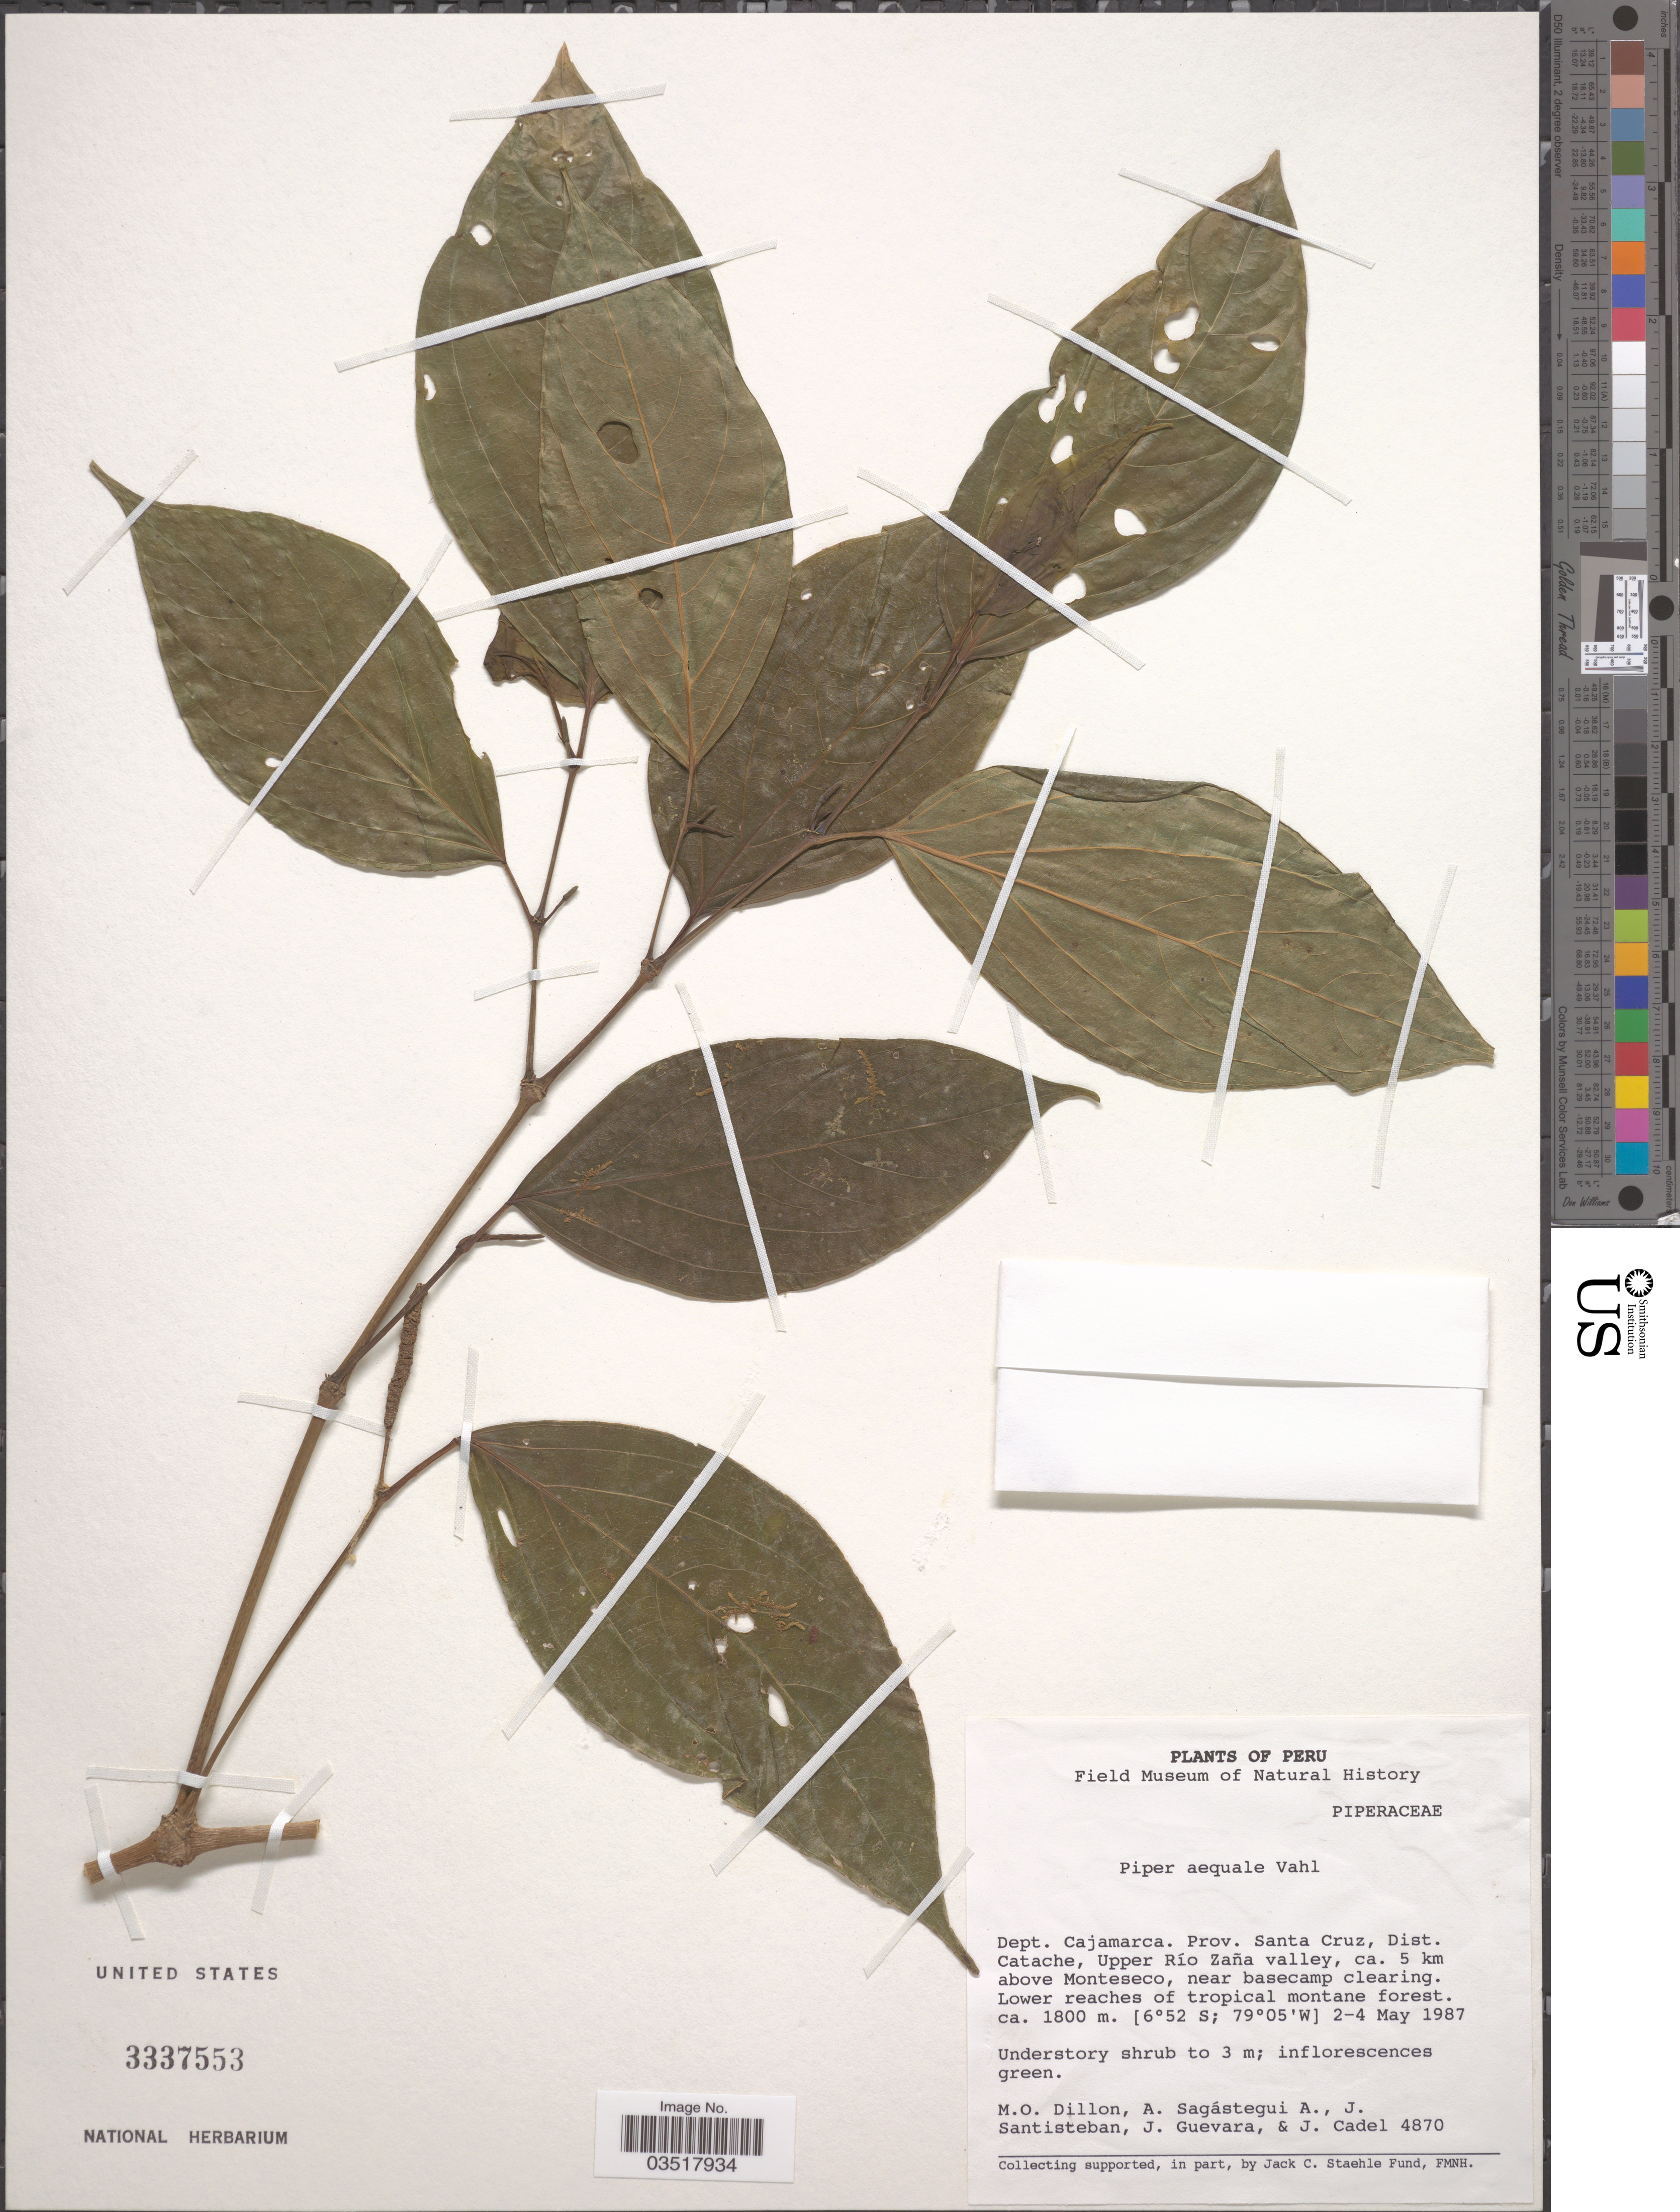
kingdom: Plantae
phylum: Tracheophyta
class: Magnoliopsida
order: Piperales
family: Piperaceae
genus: Piper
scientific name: Piper aequale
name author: Vahl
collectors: M. O. Dillon, A. Sagástegui A., J. Santisteban, J. Guevara & J. Cadel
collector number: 4870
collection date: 1987-05-02/1987-05-04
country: Peru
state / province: Cajamarca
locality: Dept. Cajamarca. Prov. Santa Cruz, Dist. Catache, Upper Río Zaña valley, ca. 5 km above Monteseco, near basecamp clearing.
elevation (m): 1800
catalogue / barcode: US 3337553